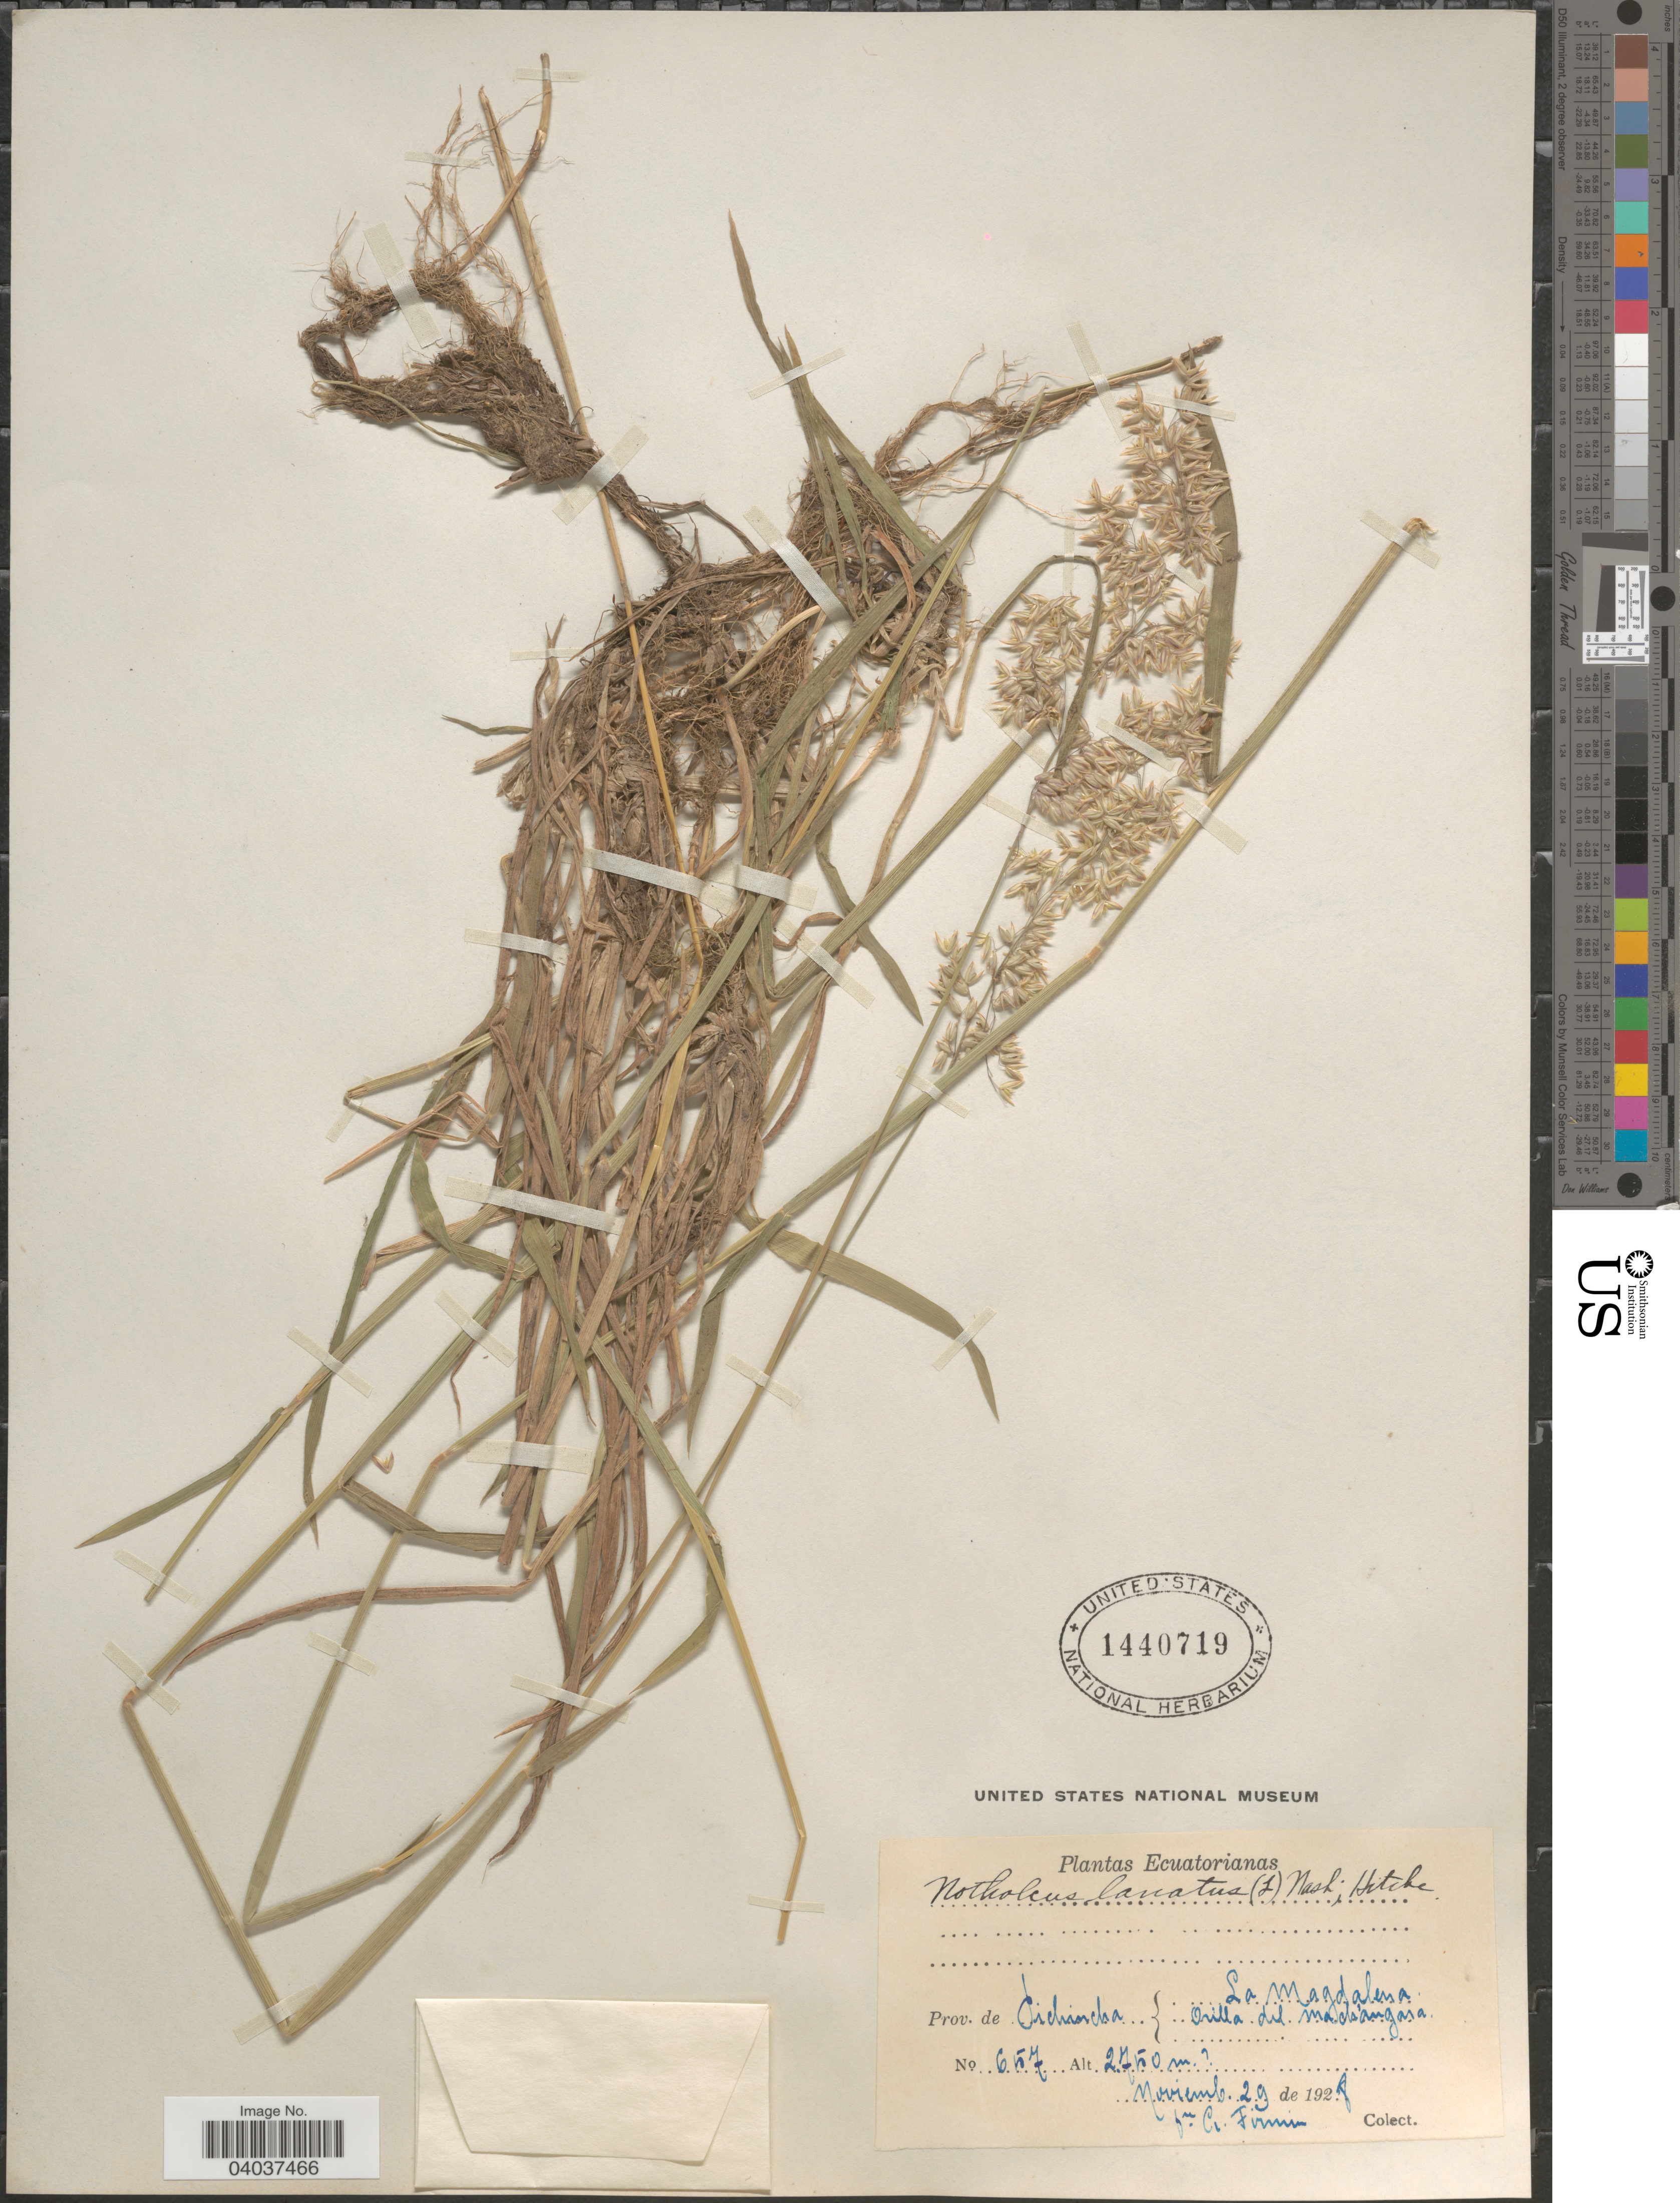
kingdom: Plantae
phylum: Tracheophyta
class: Liliopsida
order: Poales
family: Poaceae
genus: Holcus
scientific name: Holcus lanatus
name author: L.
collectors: F. Firmin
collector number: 657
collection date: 1928-11-29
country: Ecuador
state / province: Pichincha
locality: La Magdalena. Orilla del Machangara.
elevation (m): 2750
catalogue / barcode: US 1440719